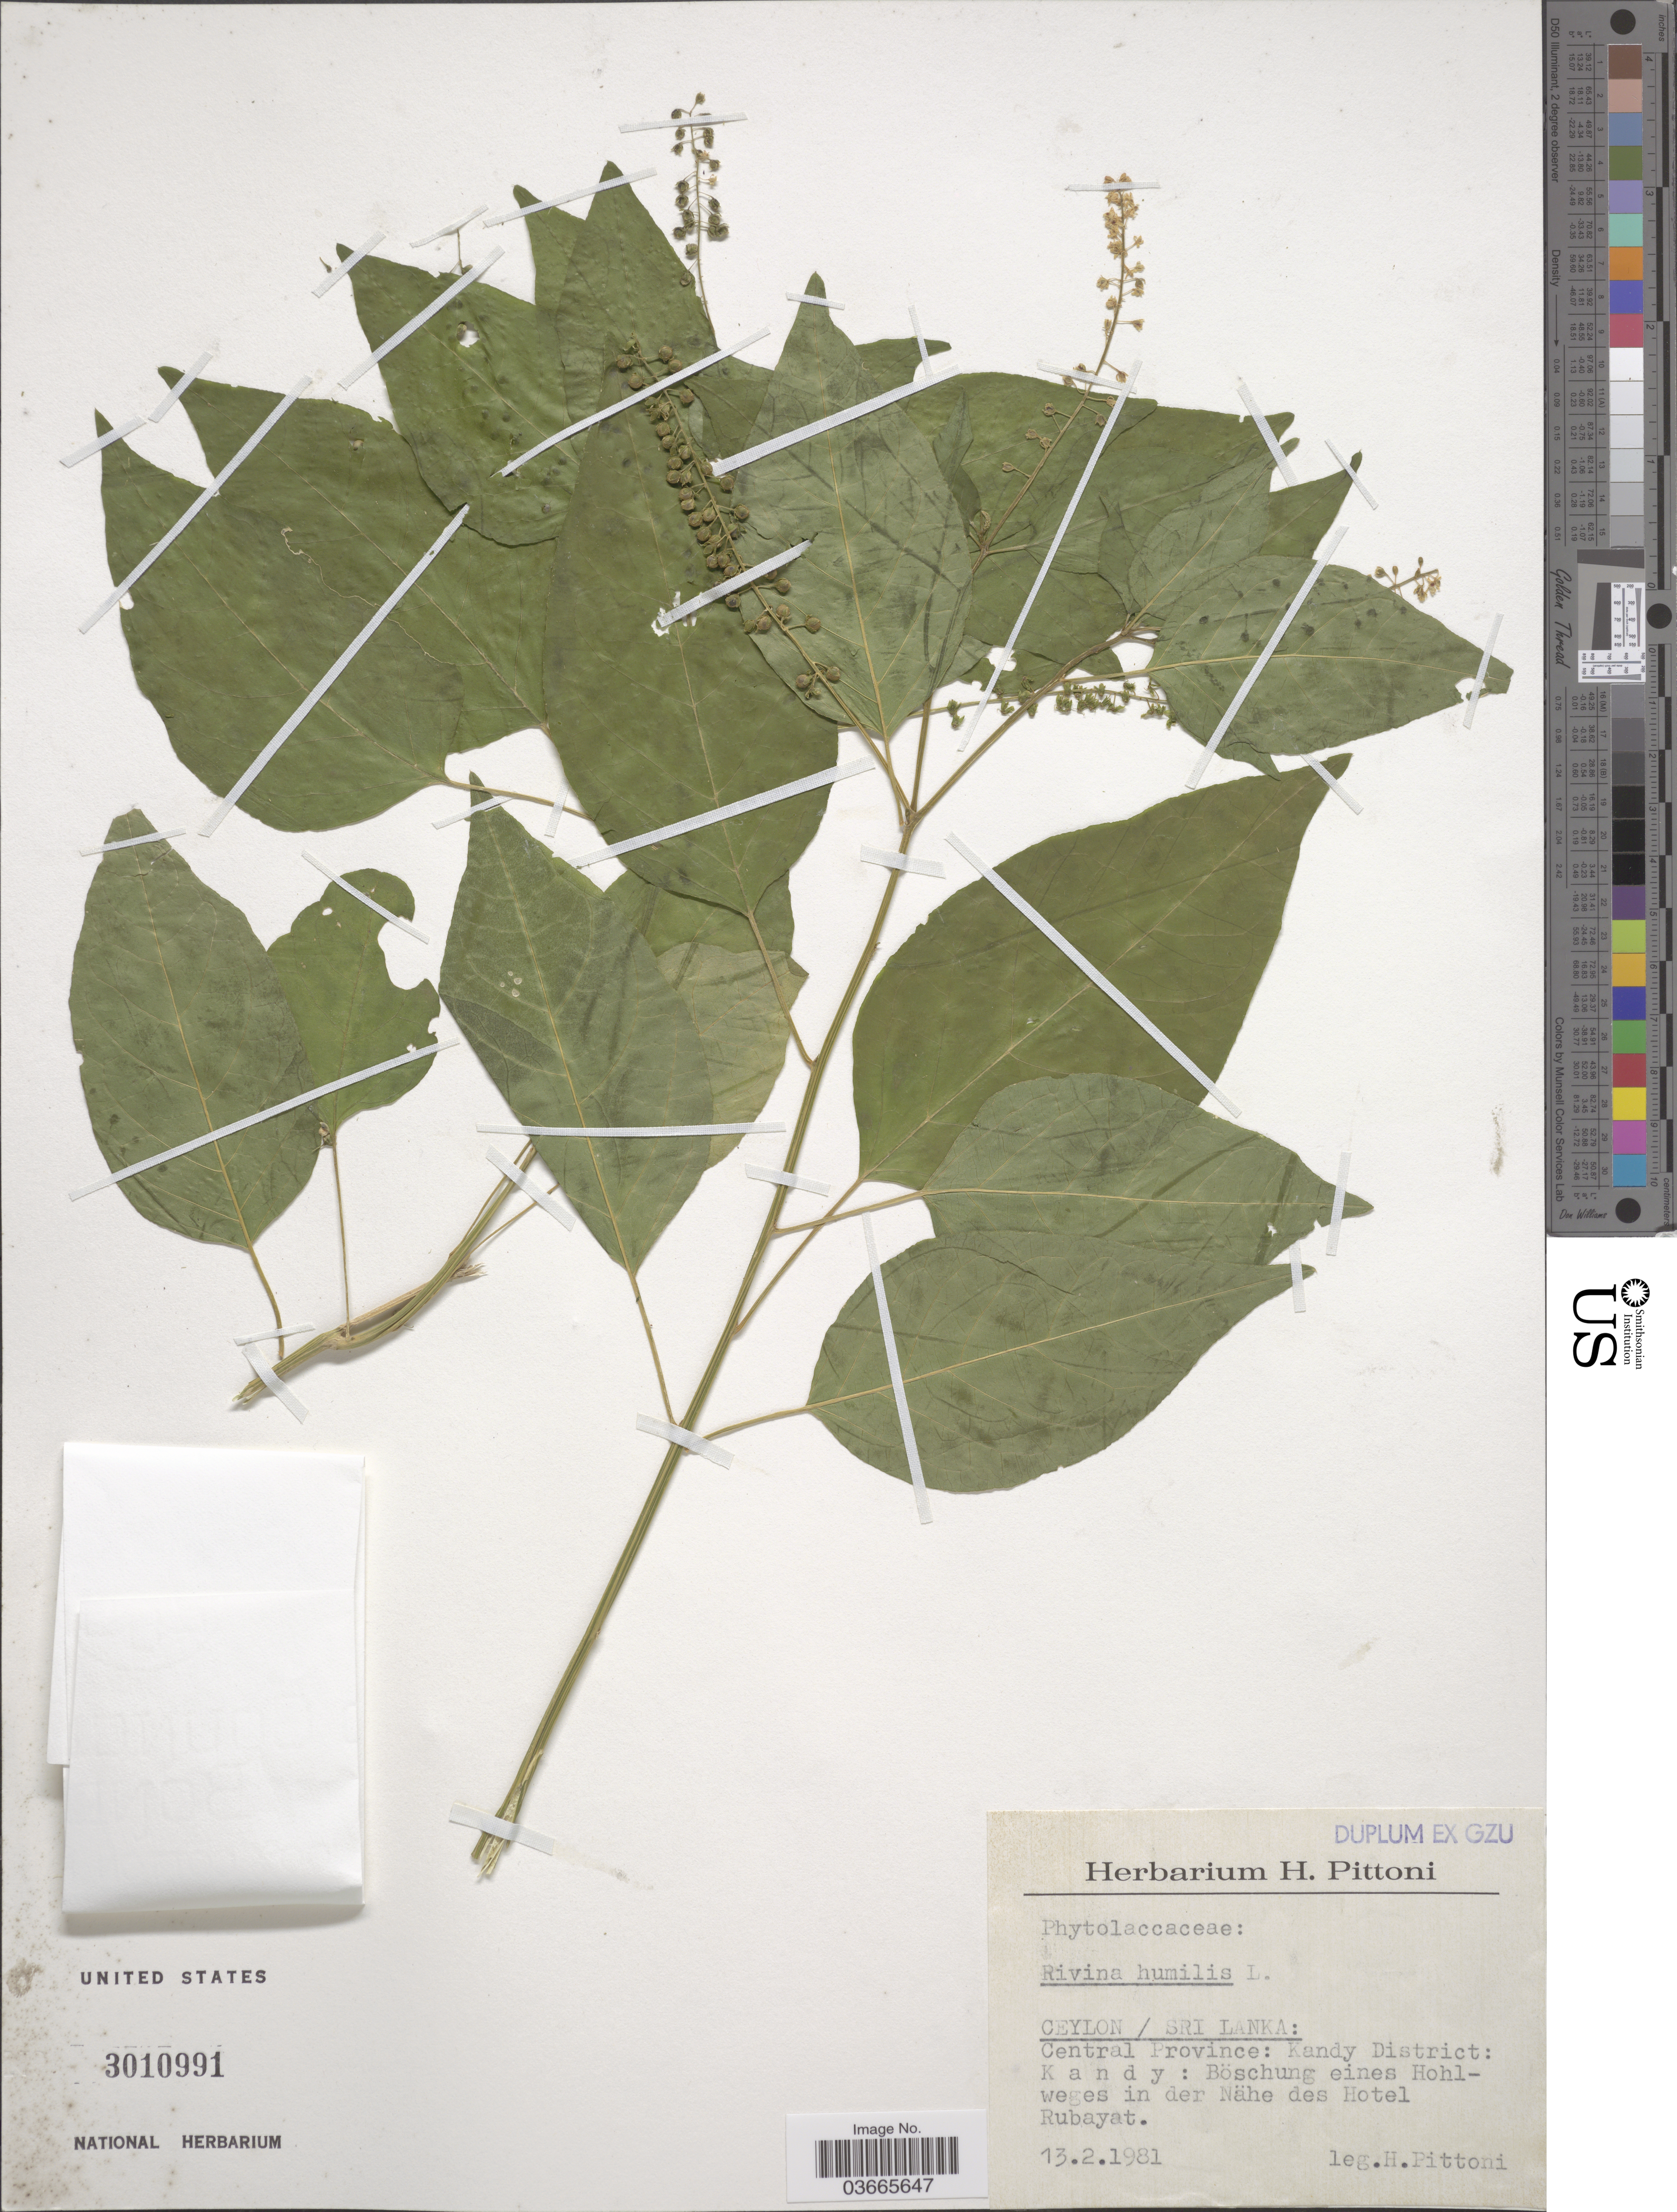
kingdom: Plantae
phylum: Tracheophyta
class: Magnoliopsida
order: Caryophyllales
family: Phytolaccaceae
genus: Rivina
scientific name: Rivina humilis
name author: L.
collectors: H. Pittoni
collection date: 1981-02-13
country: Sri Lanka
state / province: Central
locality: Ceylon: Kandy District: K a n d y : Böschung eines Hohlweges in der Nähe des Hotel Rubayat.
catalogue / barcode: US 3010991